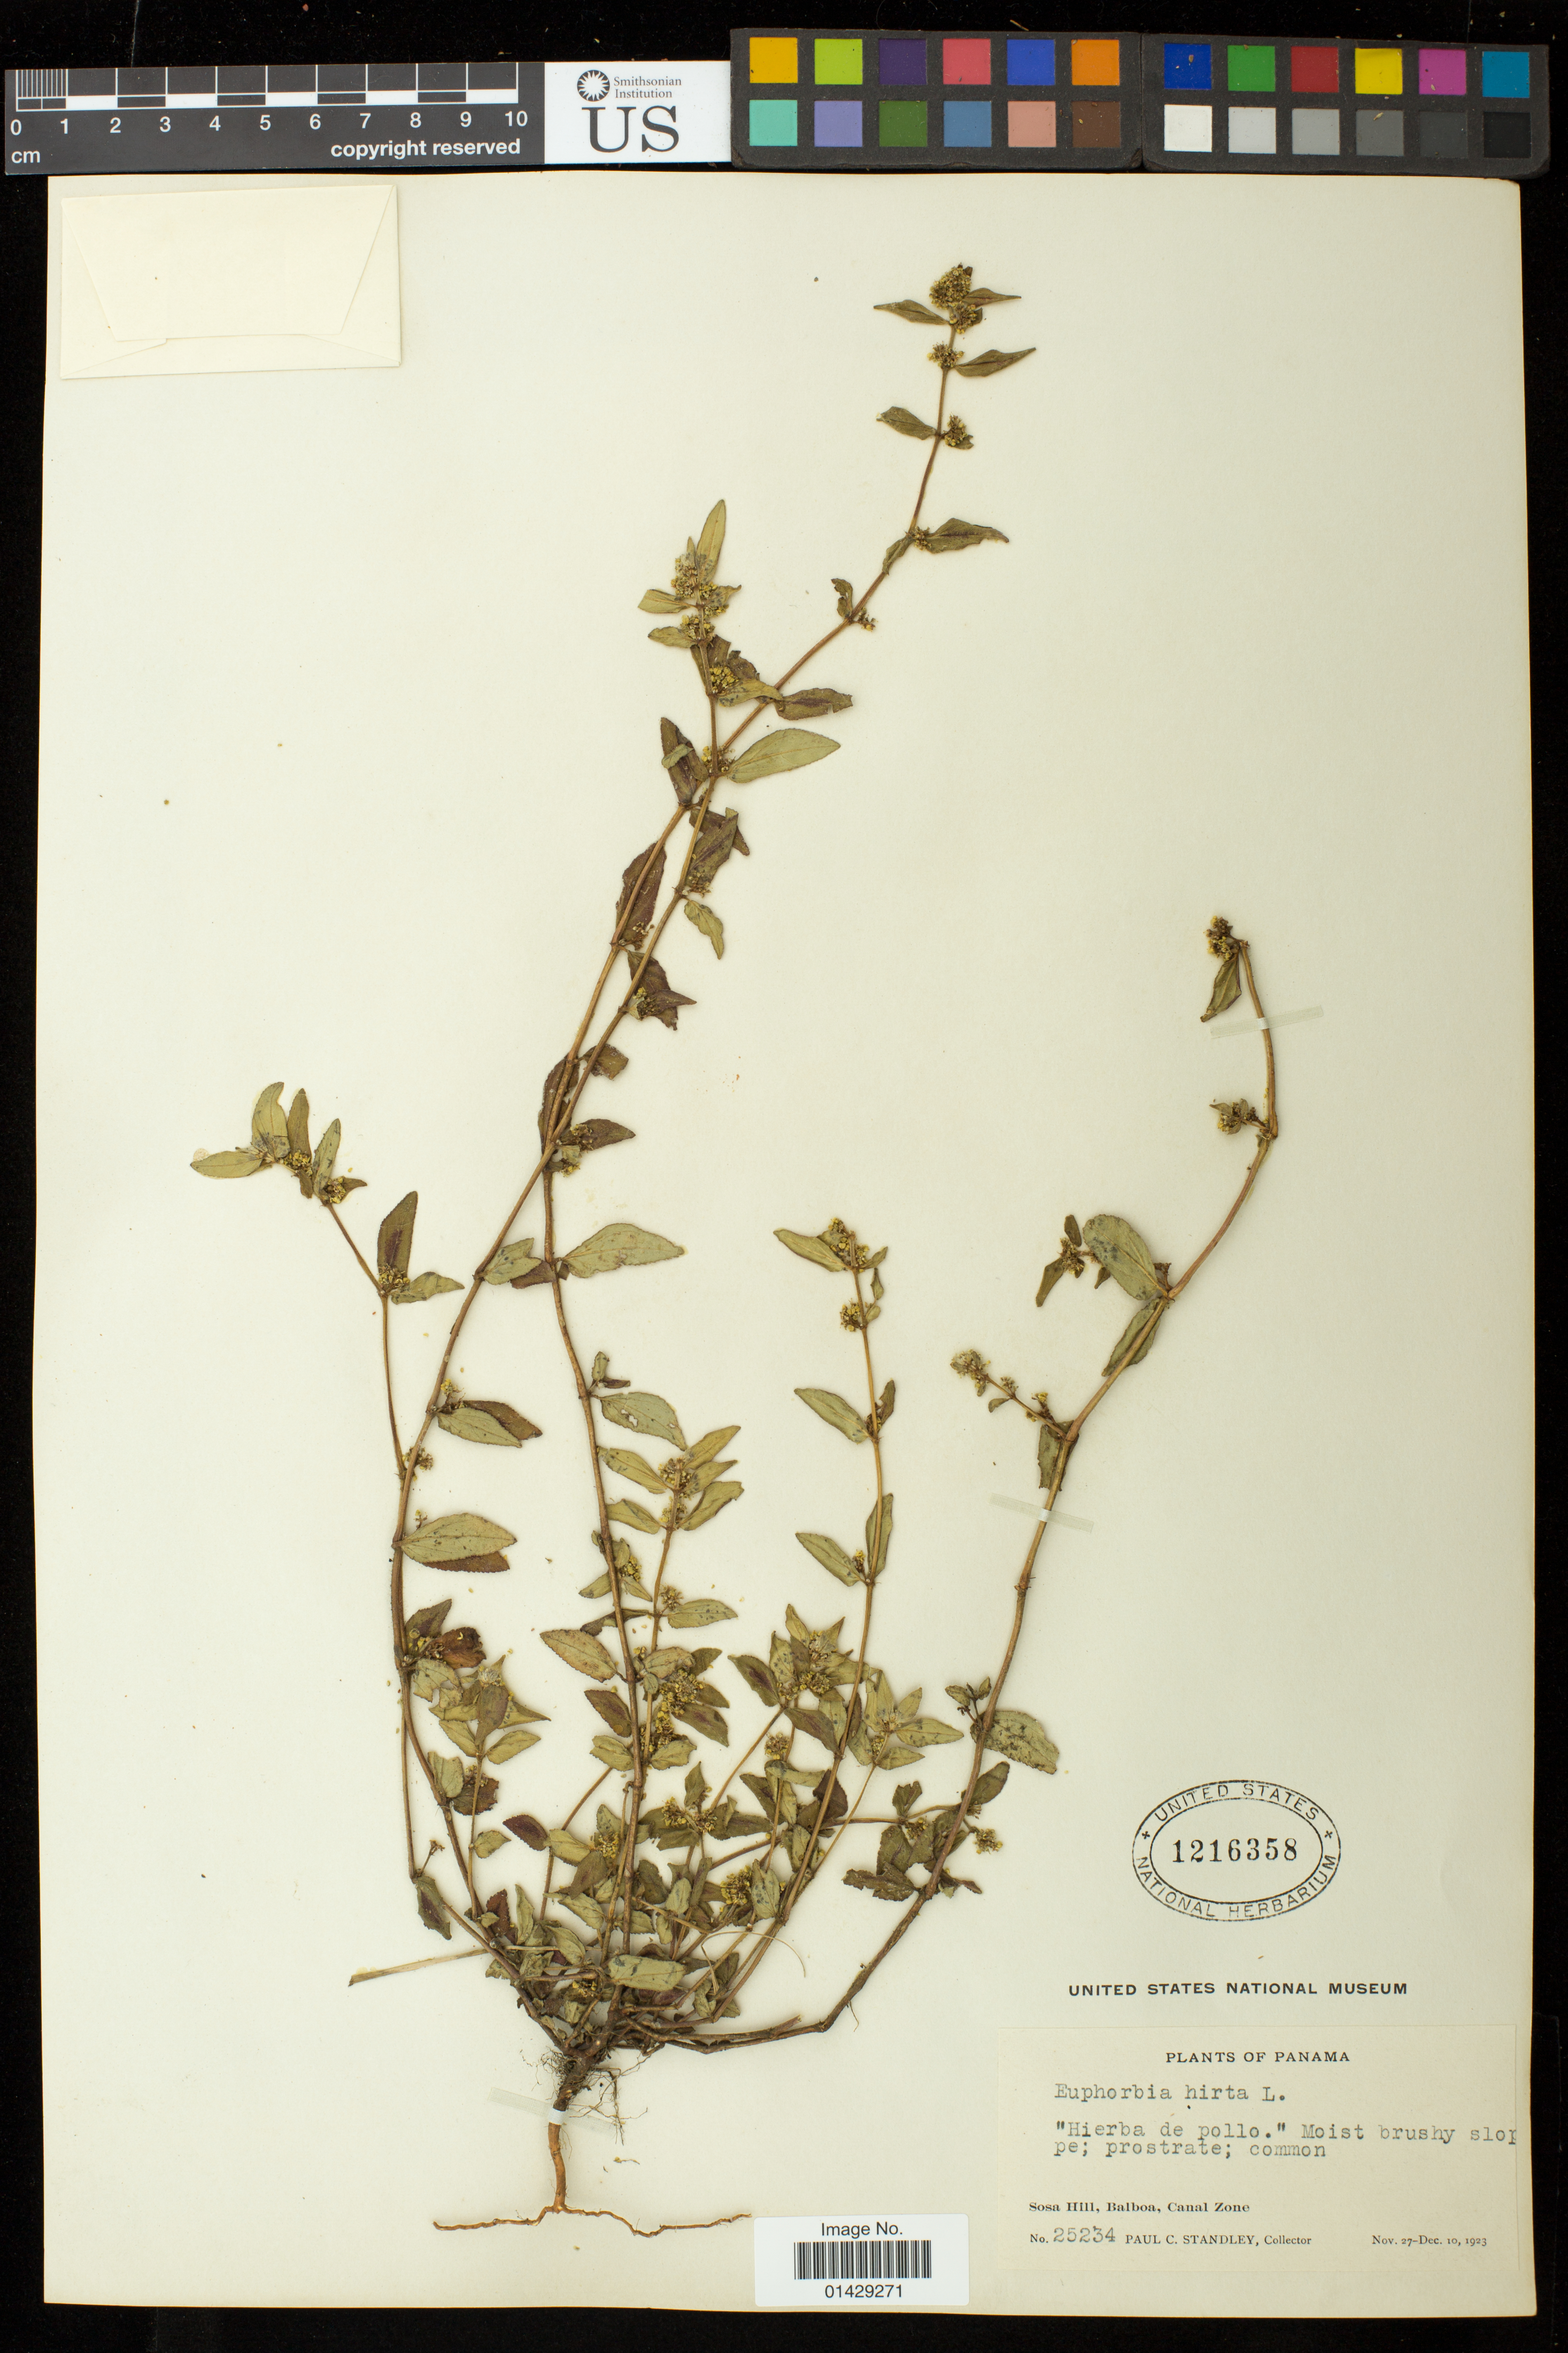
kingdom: Plantae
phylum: Tracheophyta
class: Magnoliopsida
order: Malpighiales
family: Euphorbiaceae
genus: Euphorbia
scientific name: Euphorbia hirta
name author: L.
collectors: P. C. Standley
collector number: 25234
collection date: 1923-11-27/1923-12-10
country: Panama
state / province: Panamá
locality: Sosa Hill, Balboa, Canal Zone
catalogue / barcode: US 1216358